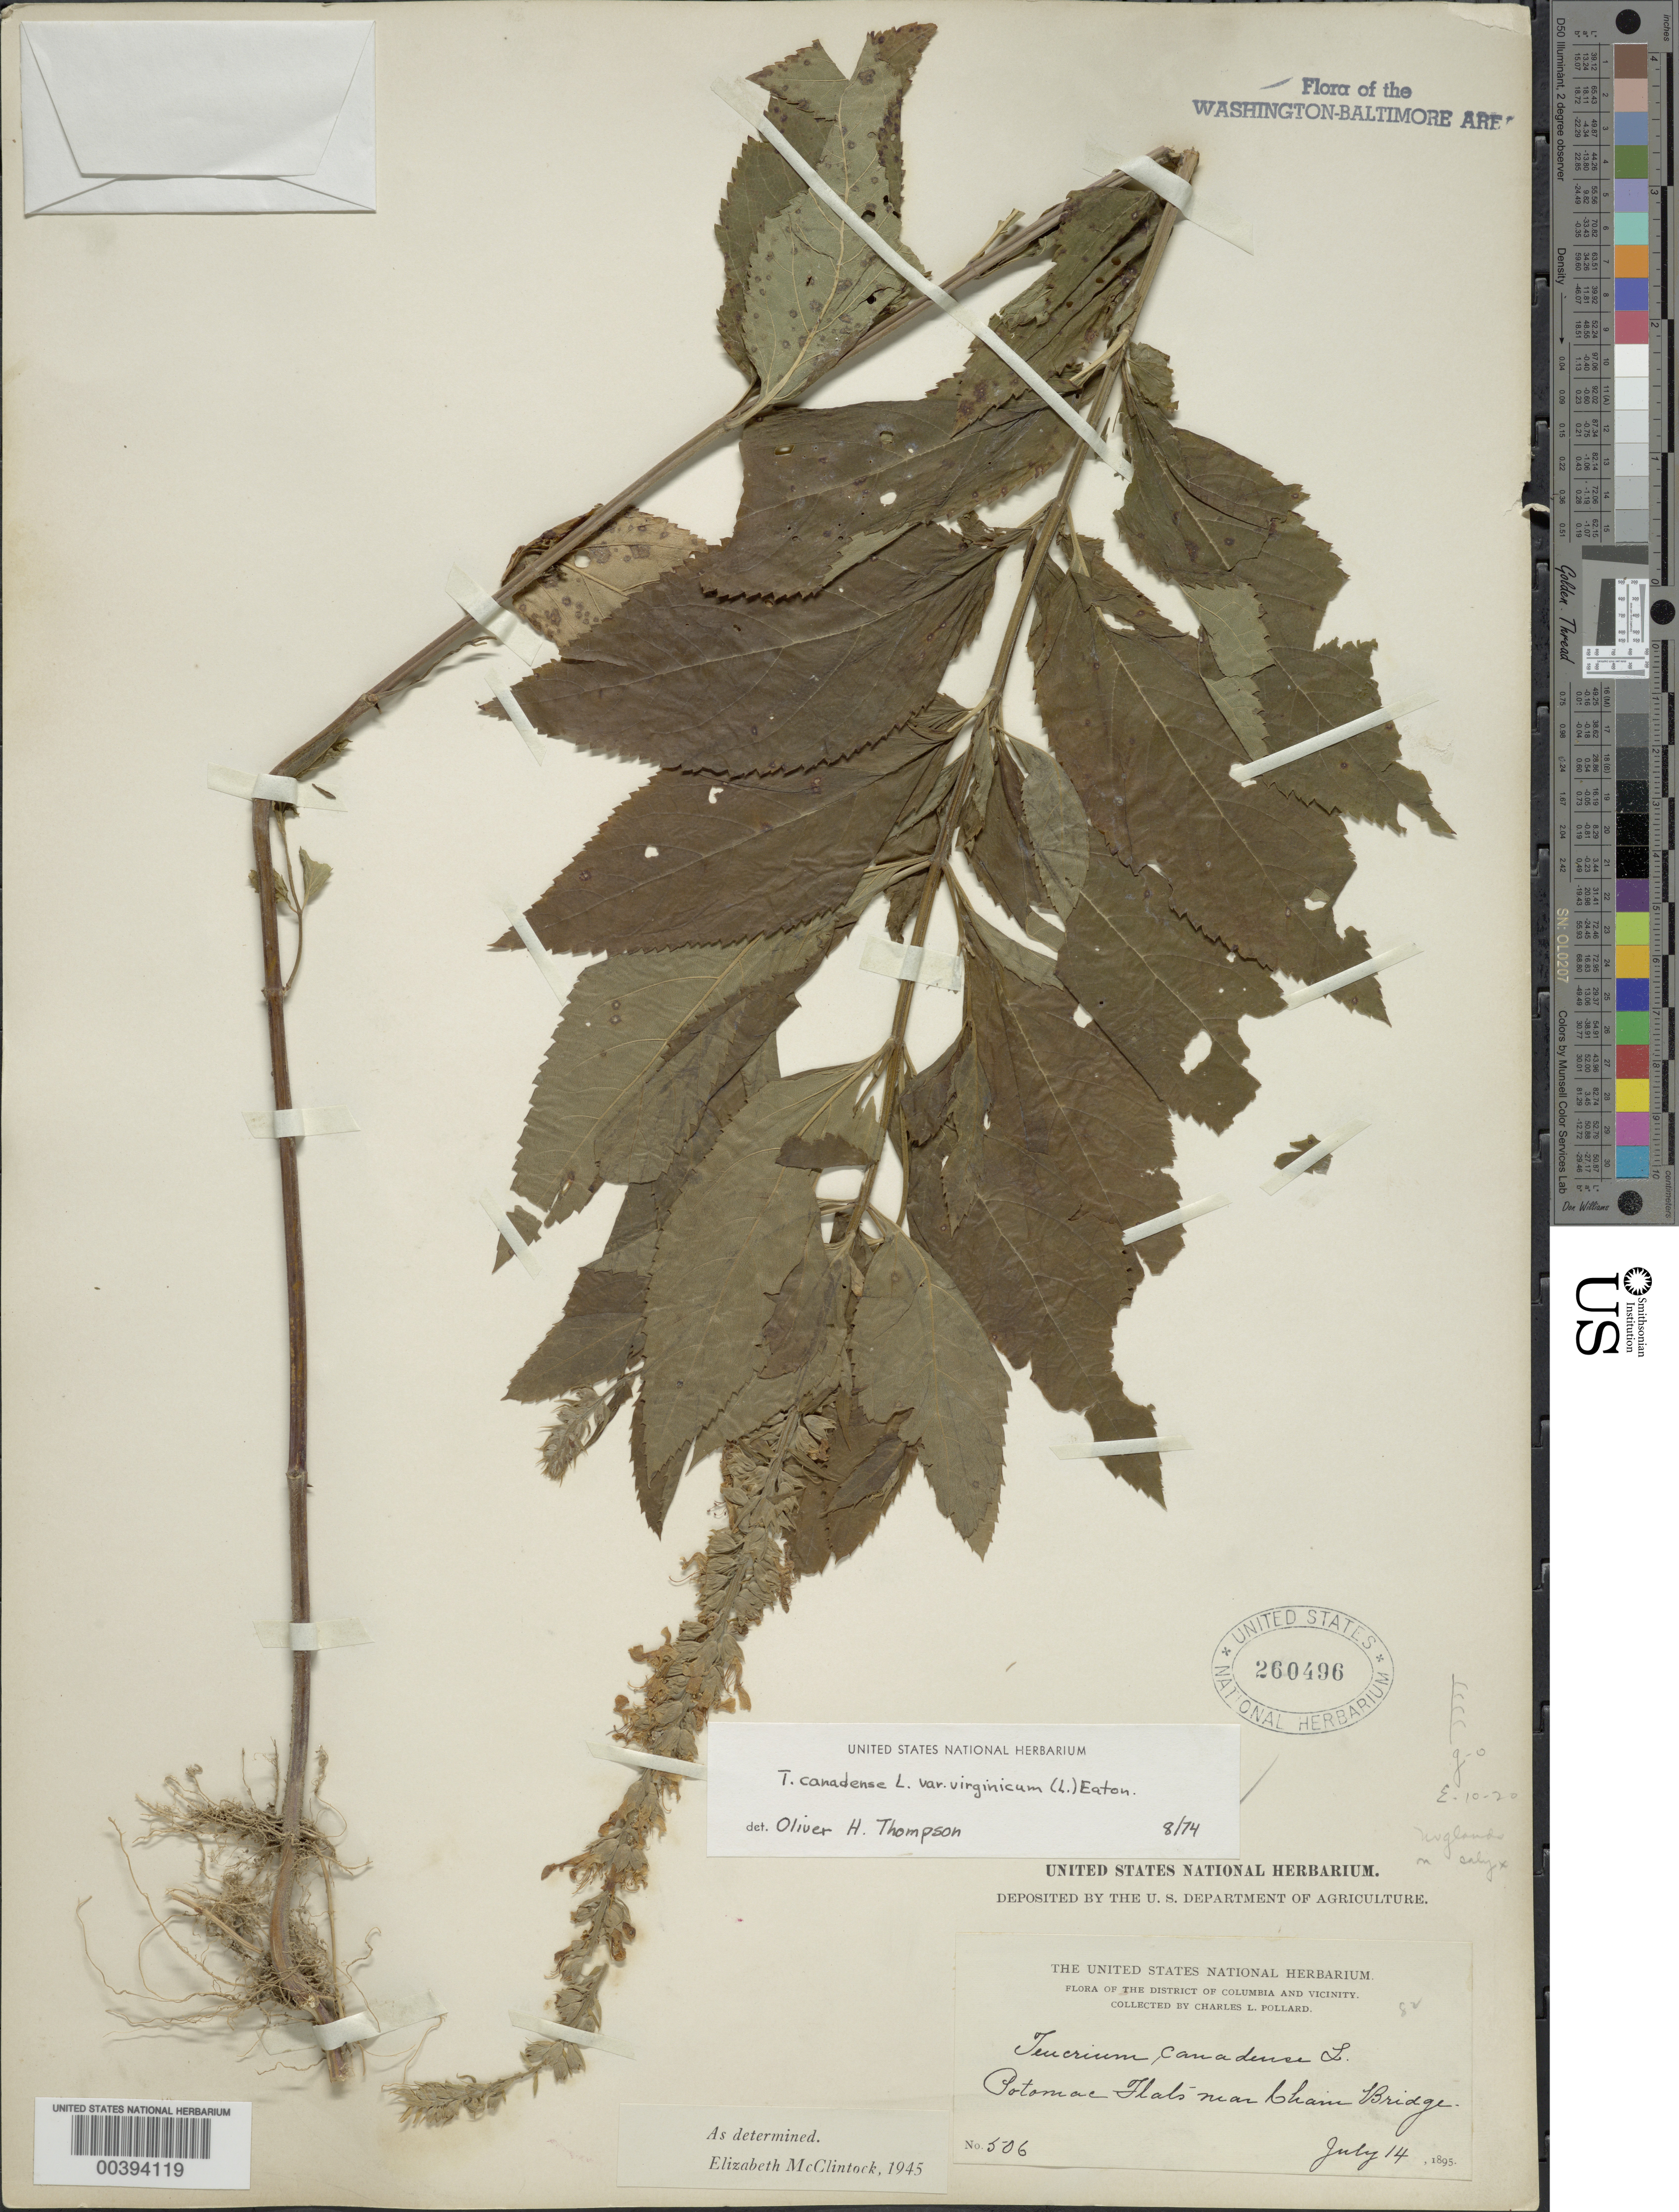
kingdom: Plantae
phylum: Tracheophyta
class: Magnoliopsida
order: Lamiales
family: Lamiaceae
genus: Teucrium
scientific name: Teucrium canadense var. virginicum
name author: L.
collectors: C. L. Pollard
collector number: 506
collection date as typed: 14 Jul 1895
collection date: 1895-07-14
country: United States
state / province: District of Columbia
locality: Potomac Flats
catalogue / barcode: US 260496